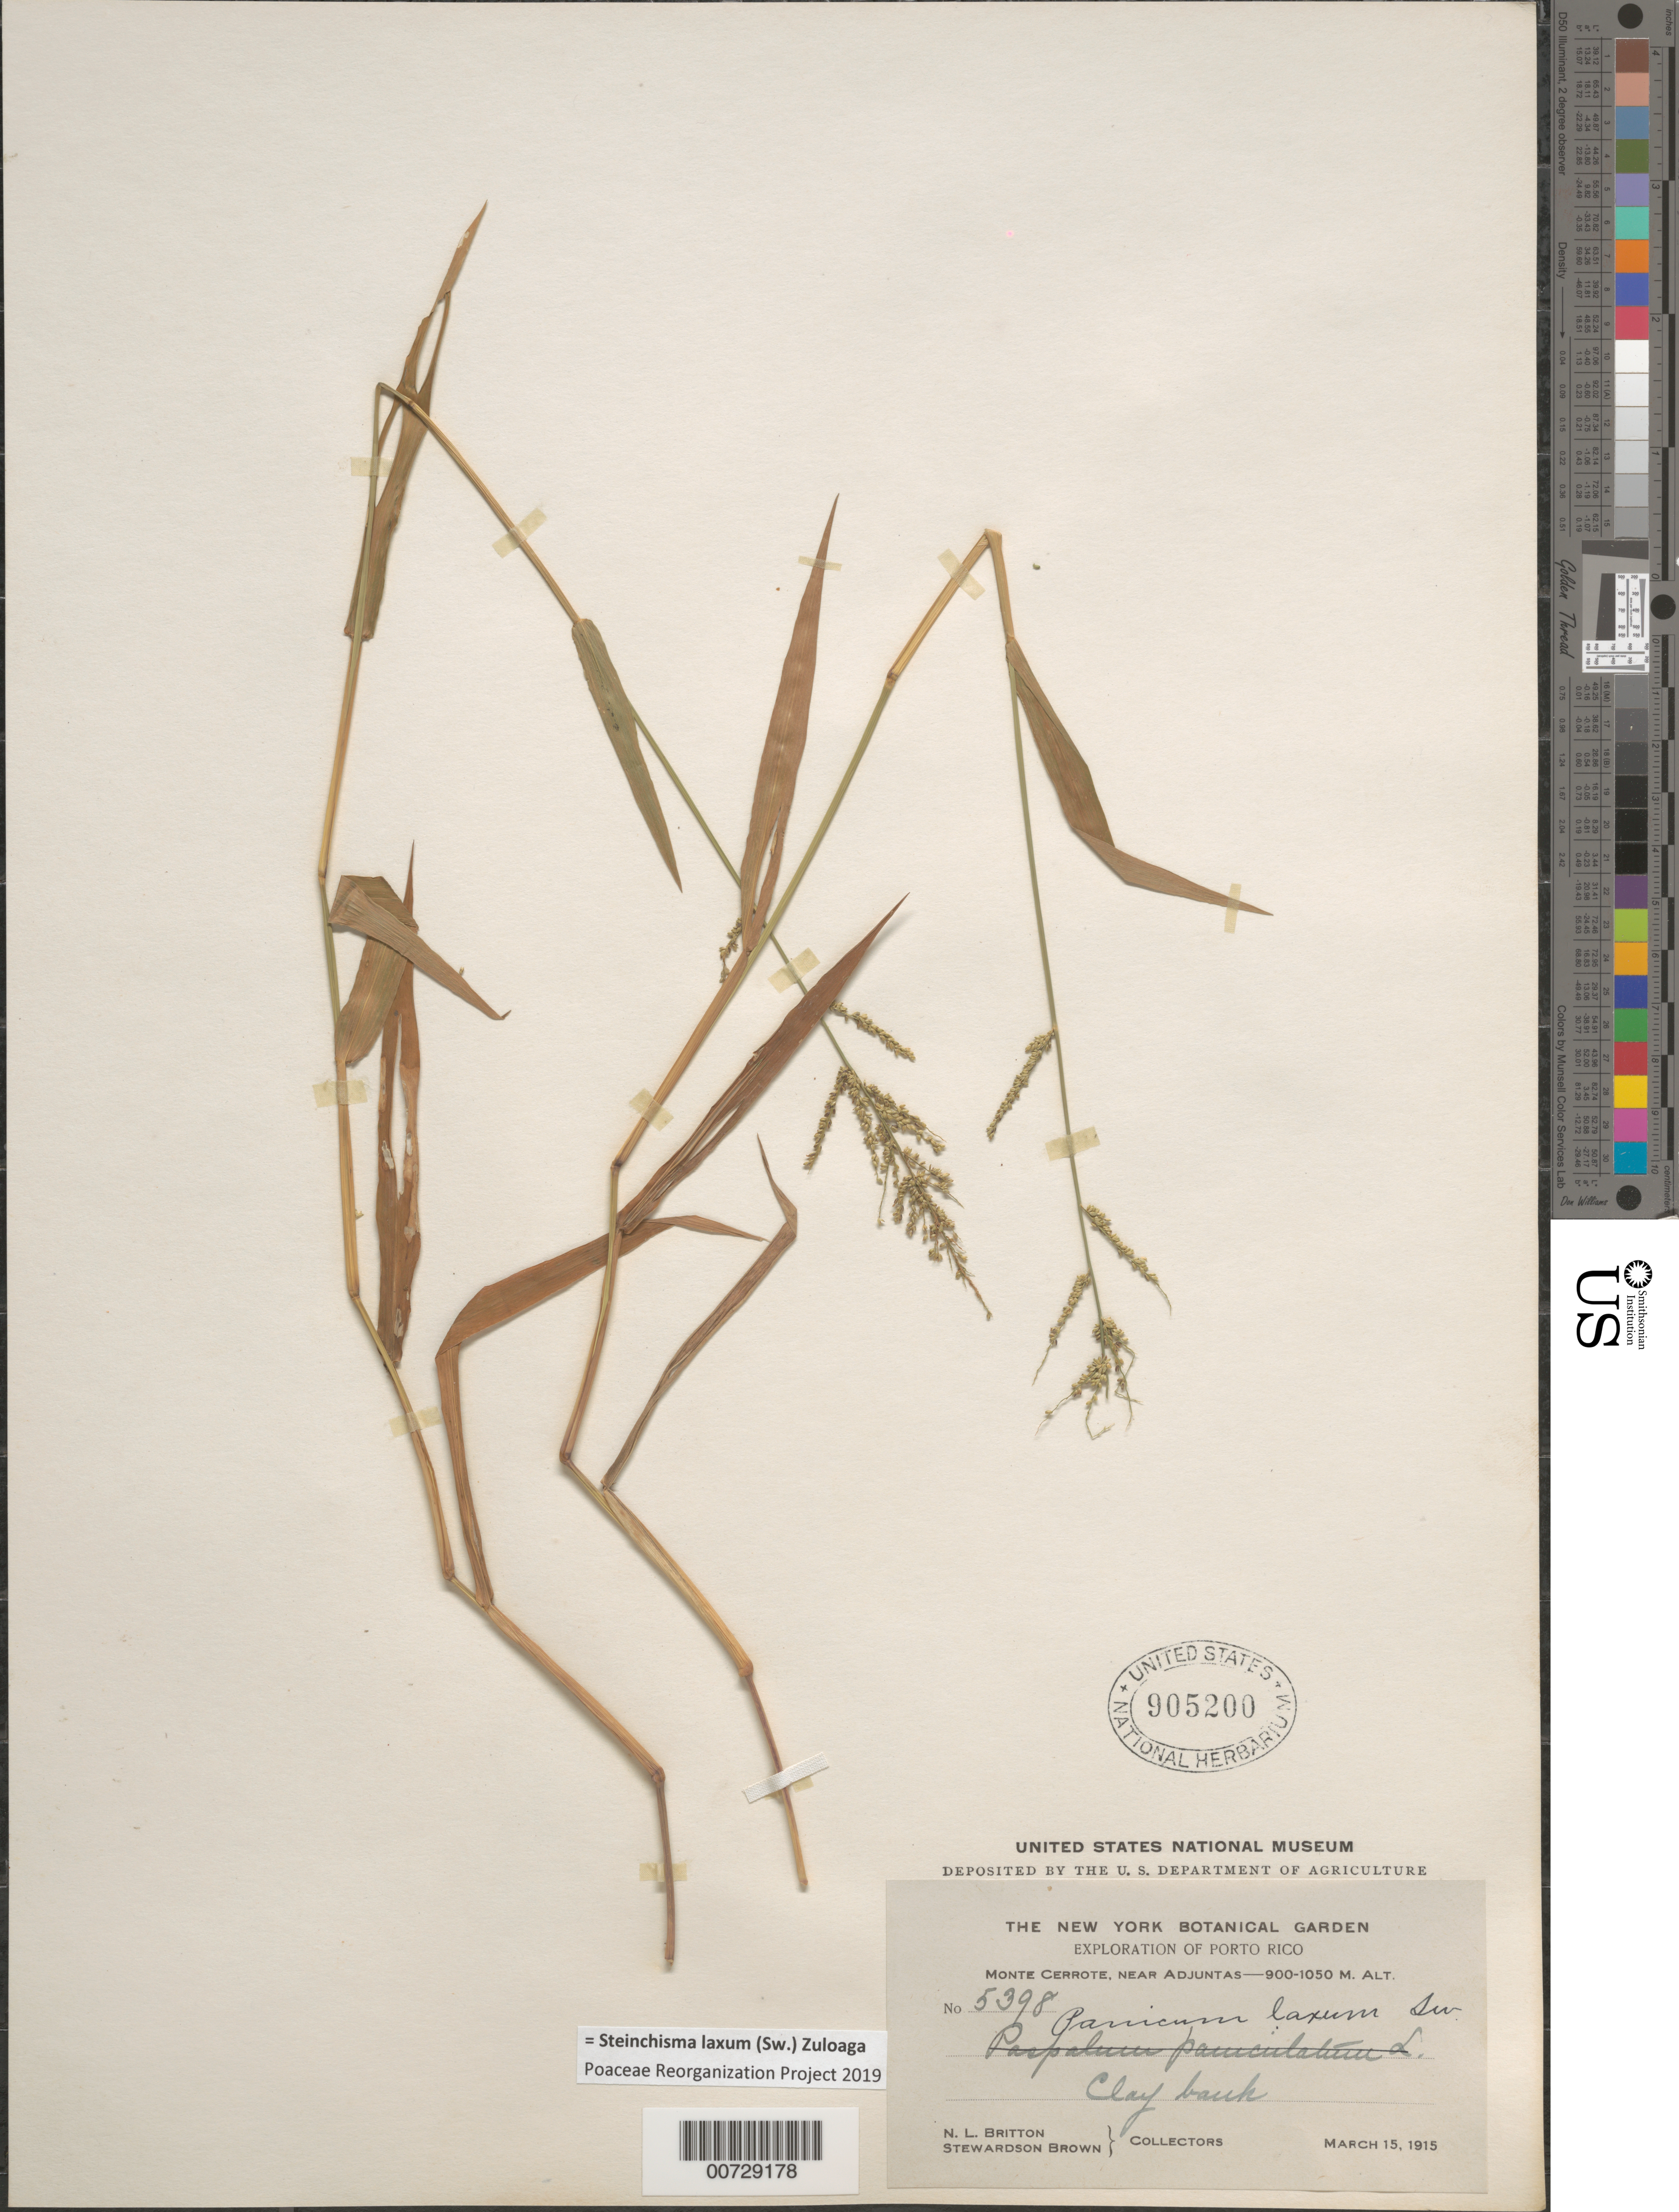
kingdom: Plantae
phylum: Tracheophyta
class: Liliopsida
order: Poales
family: Poaceae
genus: Steinchisma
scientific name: Steinchisma laxum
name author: (Sw.) Zuloaga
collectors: N. Britton & S. Brown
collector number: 5398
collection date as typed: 15 Mar 1915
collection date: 1915-03-15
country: Puerto Rico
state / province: Adjuntas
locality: Monte Cerrote, near Adjuntas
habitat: Clay bank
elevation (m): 900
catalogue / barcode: US 905200